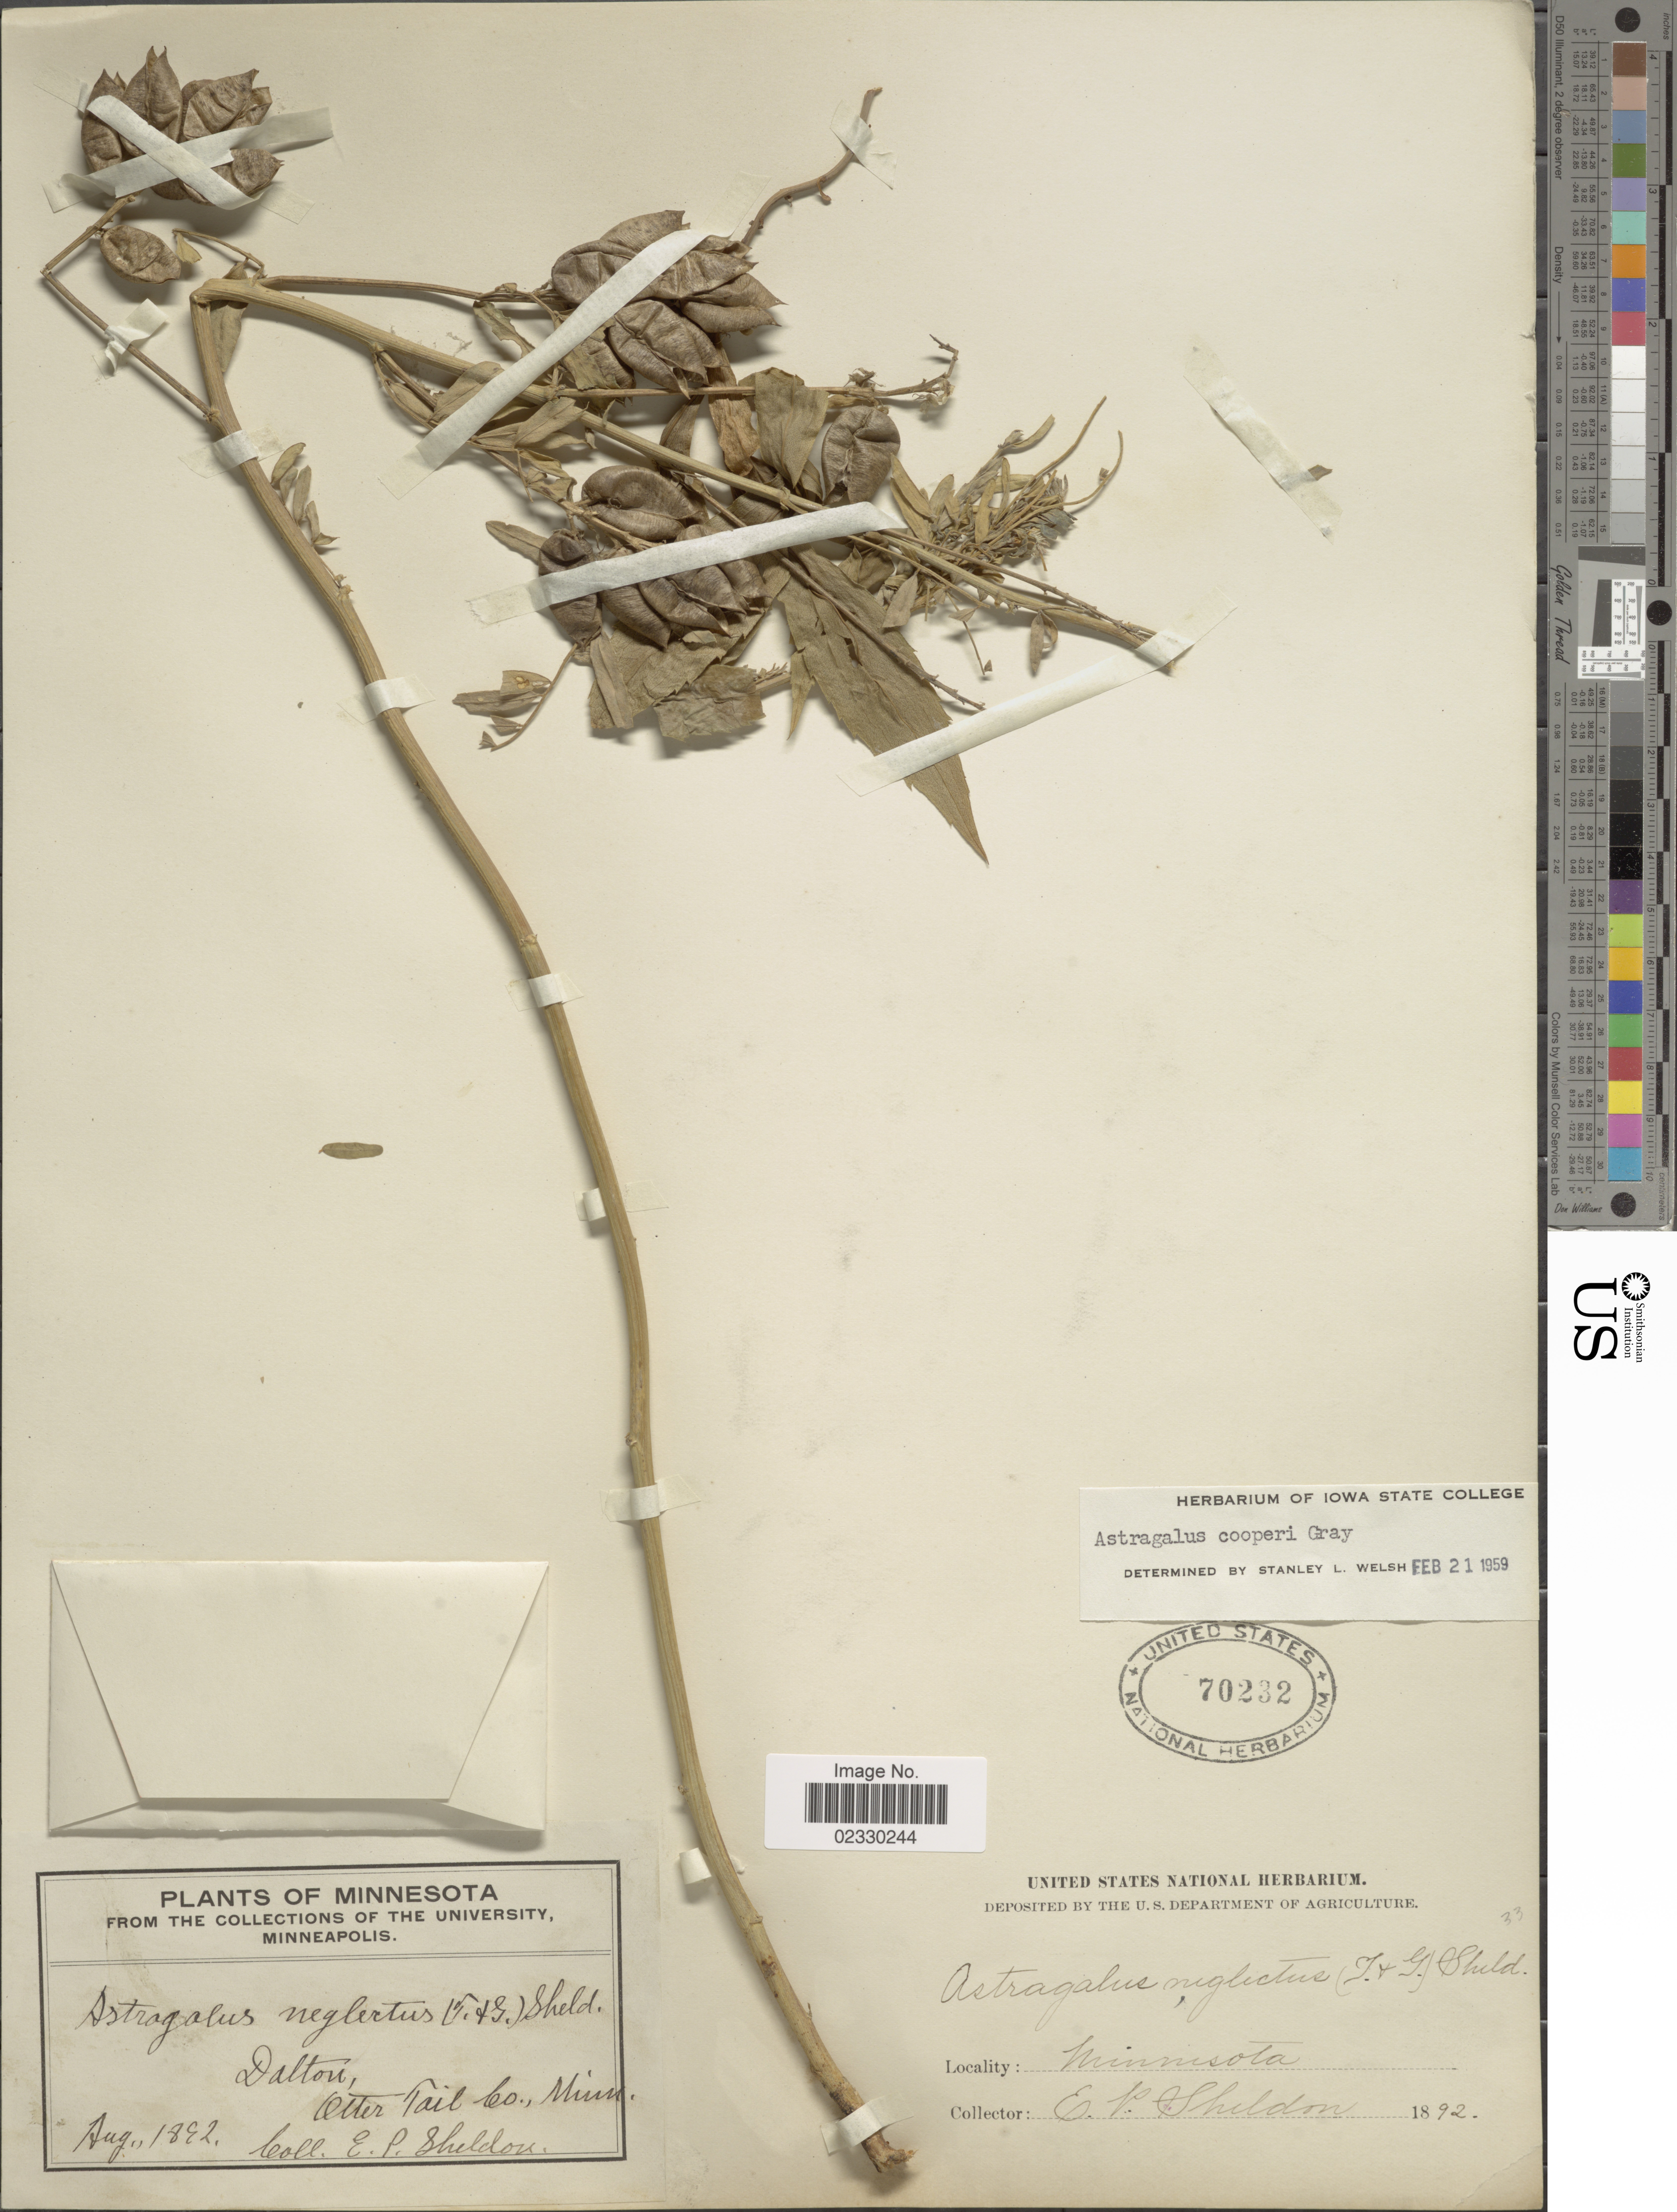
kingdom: Plantae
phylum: Tracheophyta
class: Magnoliopsida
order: Fabales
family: Fabaceae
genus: Astragalus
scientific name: Astragalus cooperi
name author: A. Gray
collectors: E. P. Sheldon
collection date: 1892-08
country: United States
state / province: Minnesota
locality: Dalton, Olter Tail Co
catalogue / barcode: US 70232